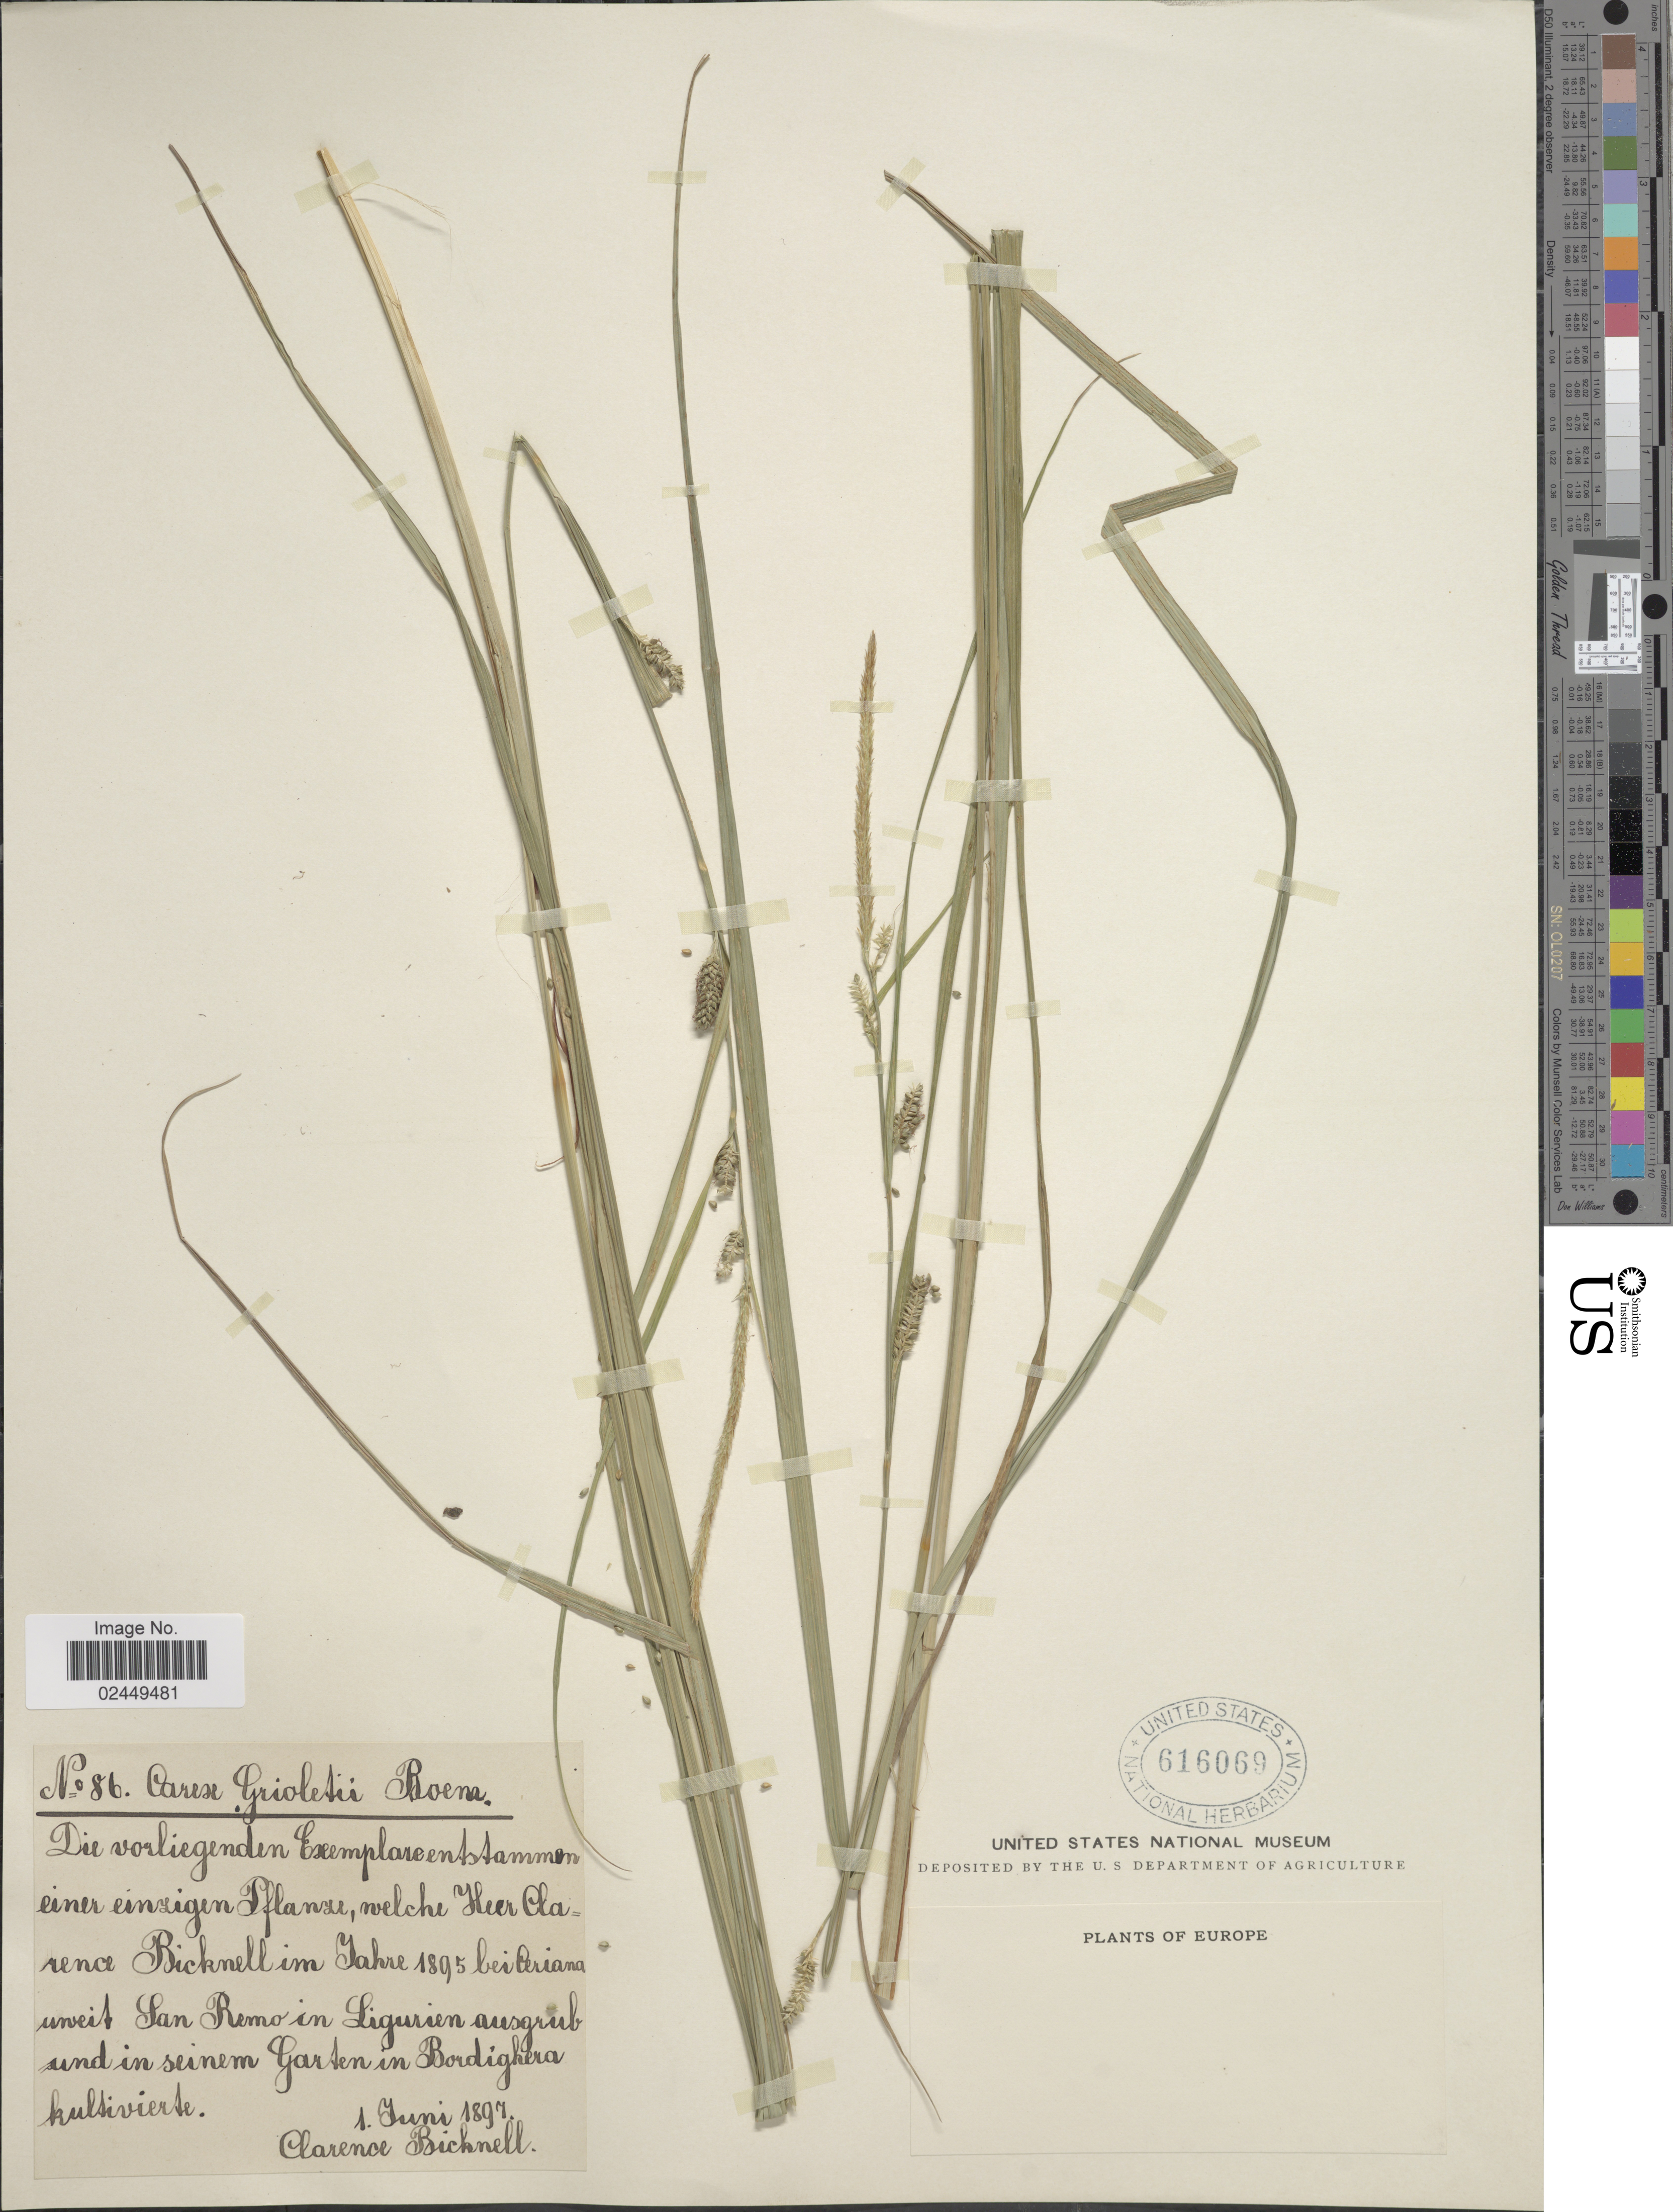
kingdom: Plantae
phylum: Tracheophyta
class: Liliopsida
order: Poales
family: Cyperaceae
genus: Carex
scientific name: Carex grioletii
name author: Roem. ex Schkuhr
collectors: C. Bicknell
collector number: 86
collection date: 1897-06-01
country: Italy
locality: Unweit San Remo in Ligurien ausgrub und in seinem Garten in Bordighera kultivierte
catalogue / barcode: US 616069